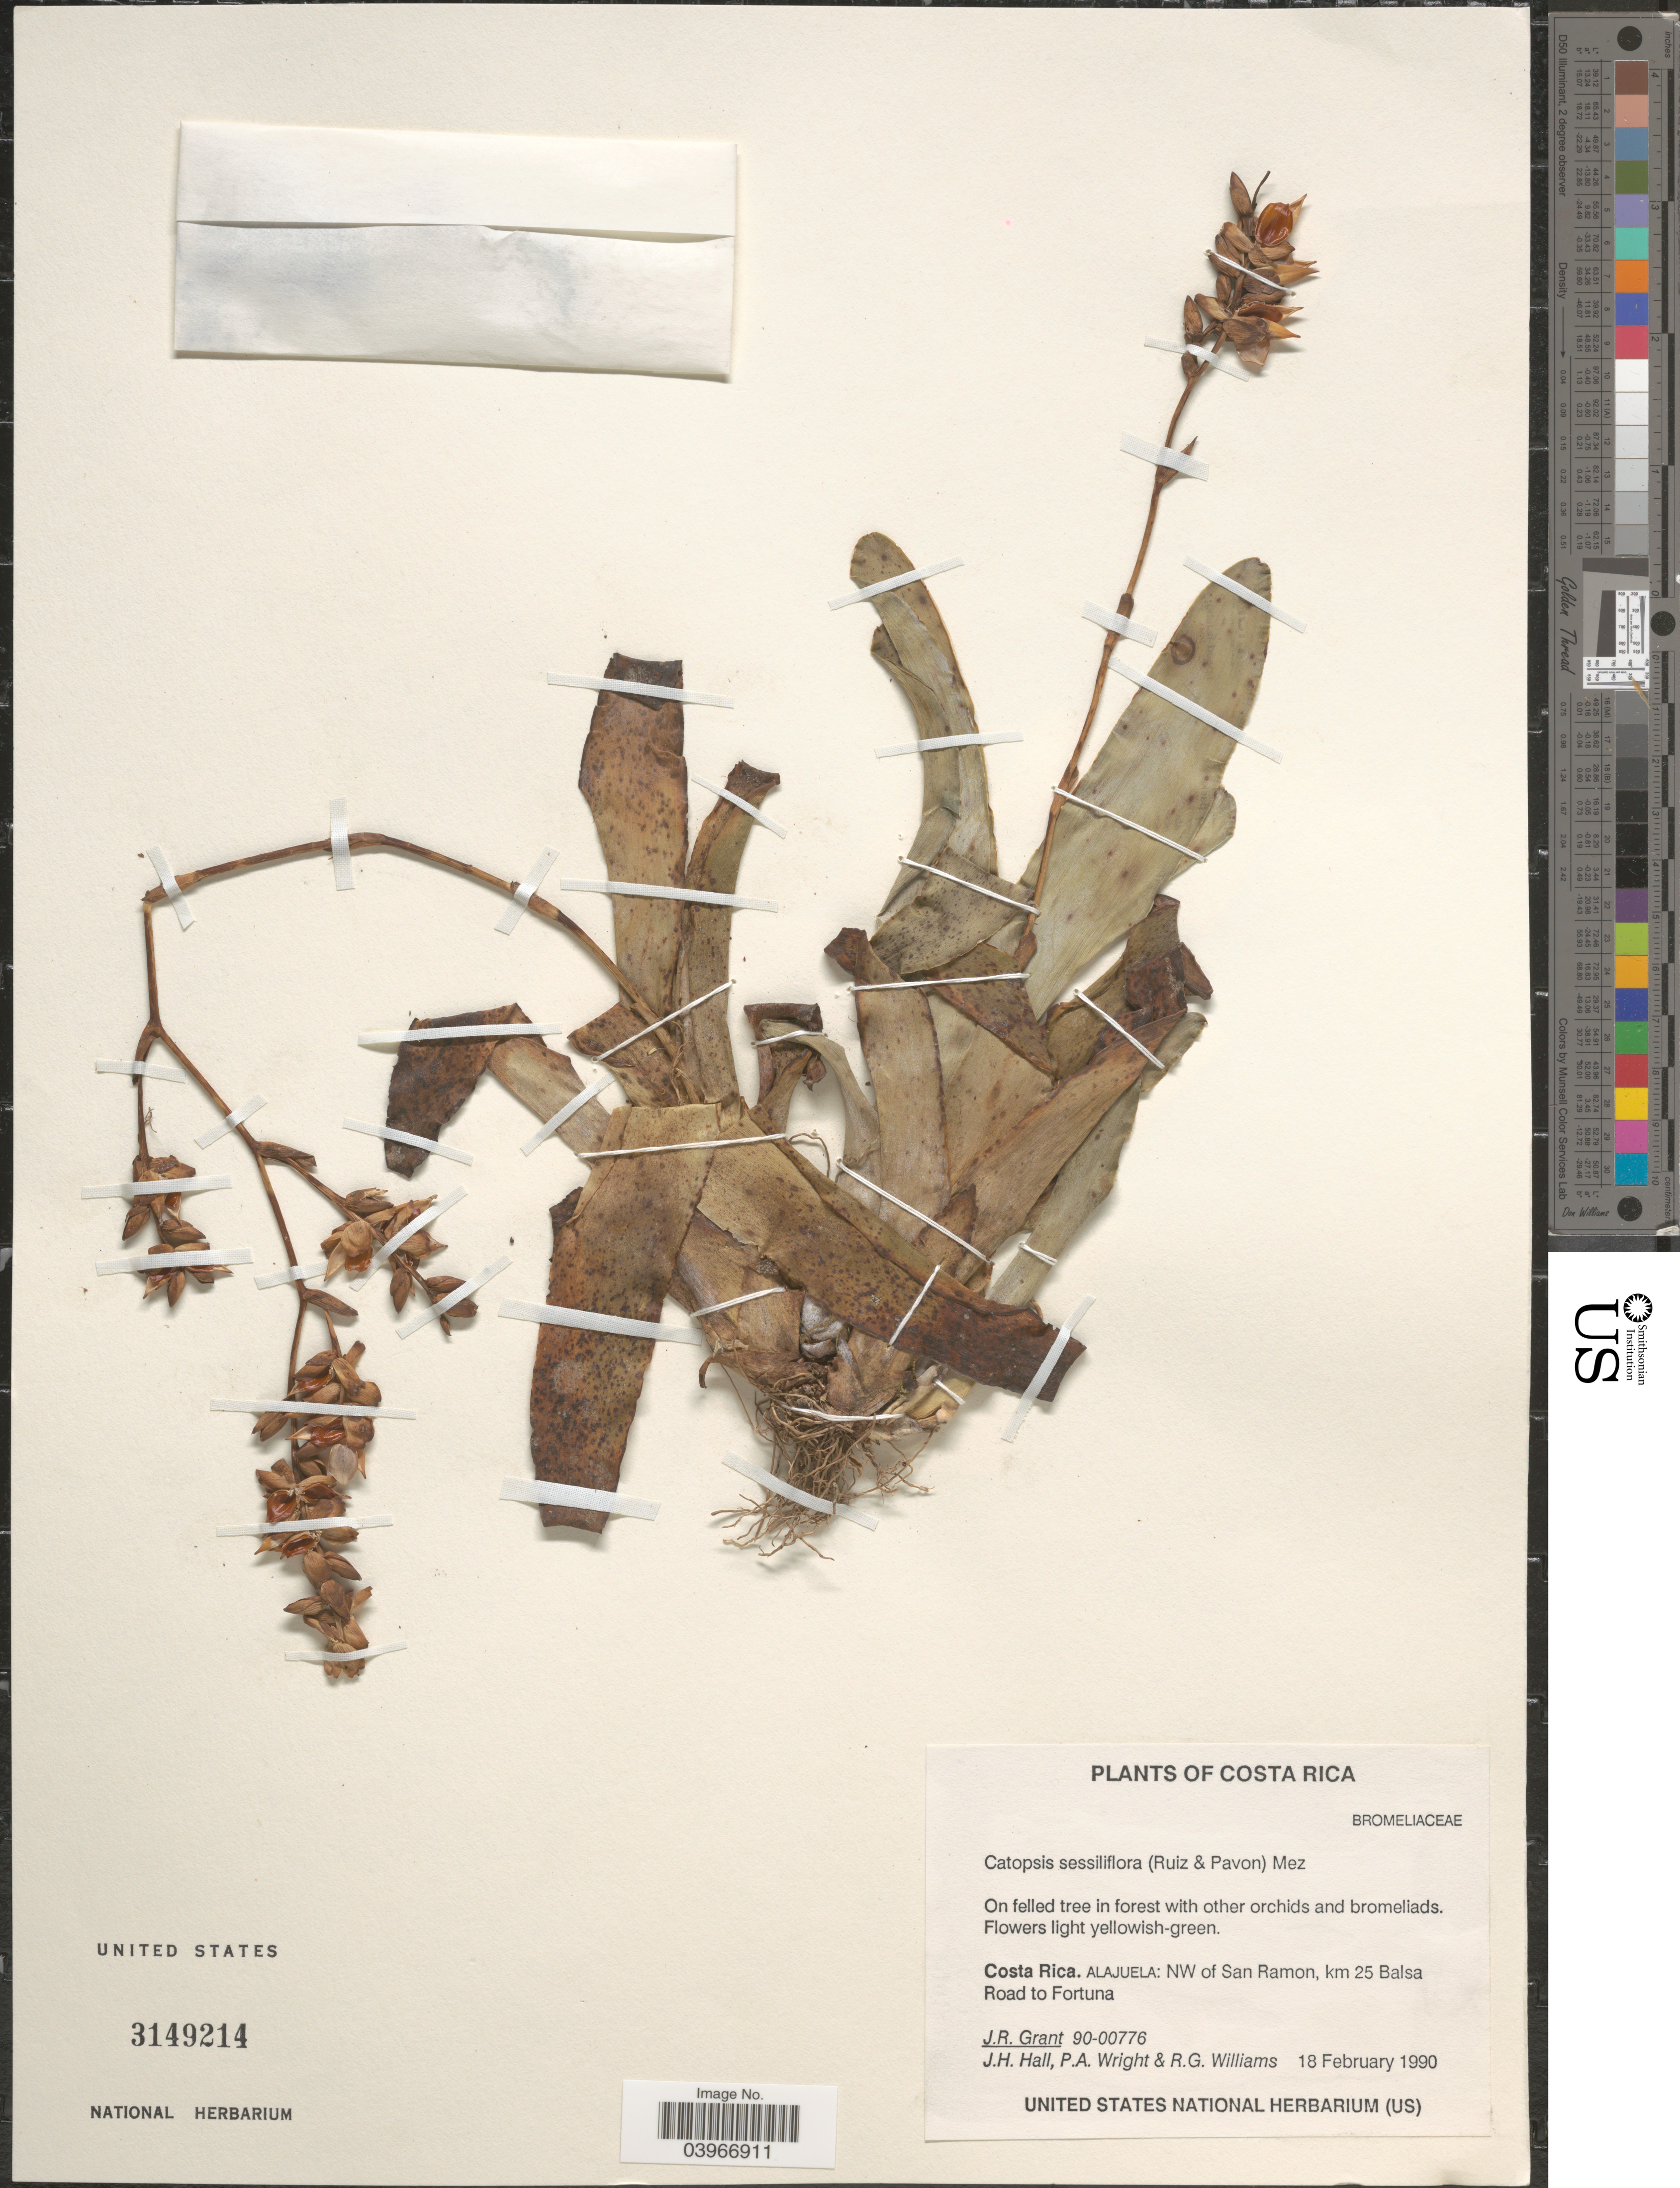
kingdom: Plantae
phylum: Tracheophyta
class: Liliopsida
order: Poales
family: Bromeliaceae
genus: Catopsis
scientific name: Catopsis sessiliflora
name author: (Ruiz & Pav.) Mez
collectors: J. Grant, J. Hall, P. A. Wright & R. G. Williams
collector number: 90-00776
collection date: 1990-02-18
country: Costa Rica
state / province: Alajuela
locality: NW of San Ramon, km 25 Balsa Road to Fortuna.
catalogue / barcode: US 3149214